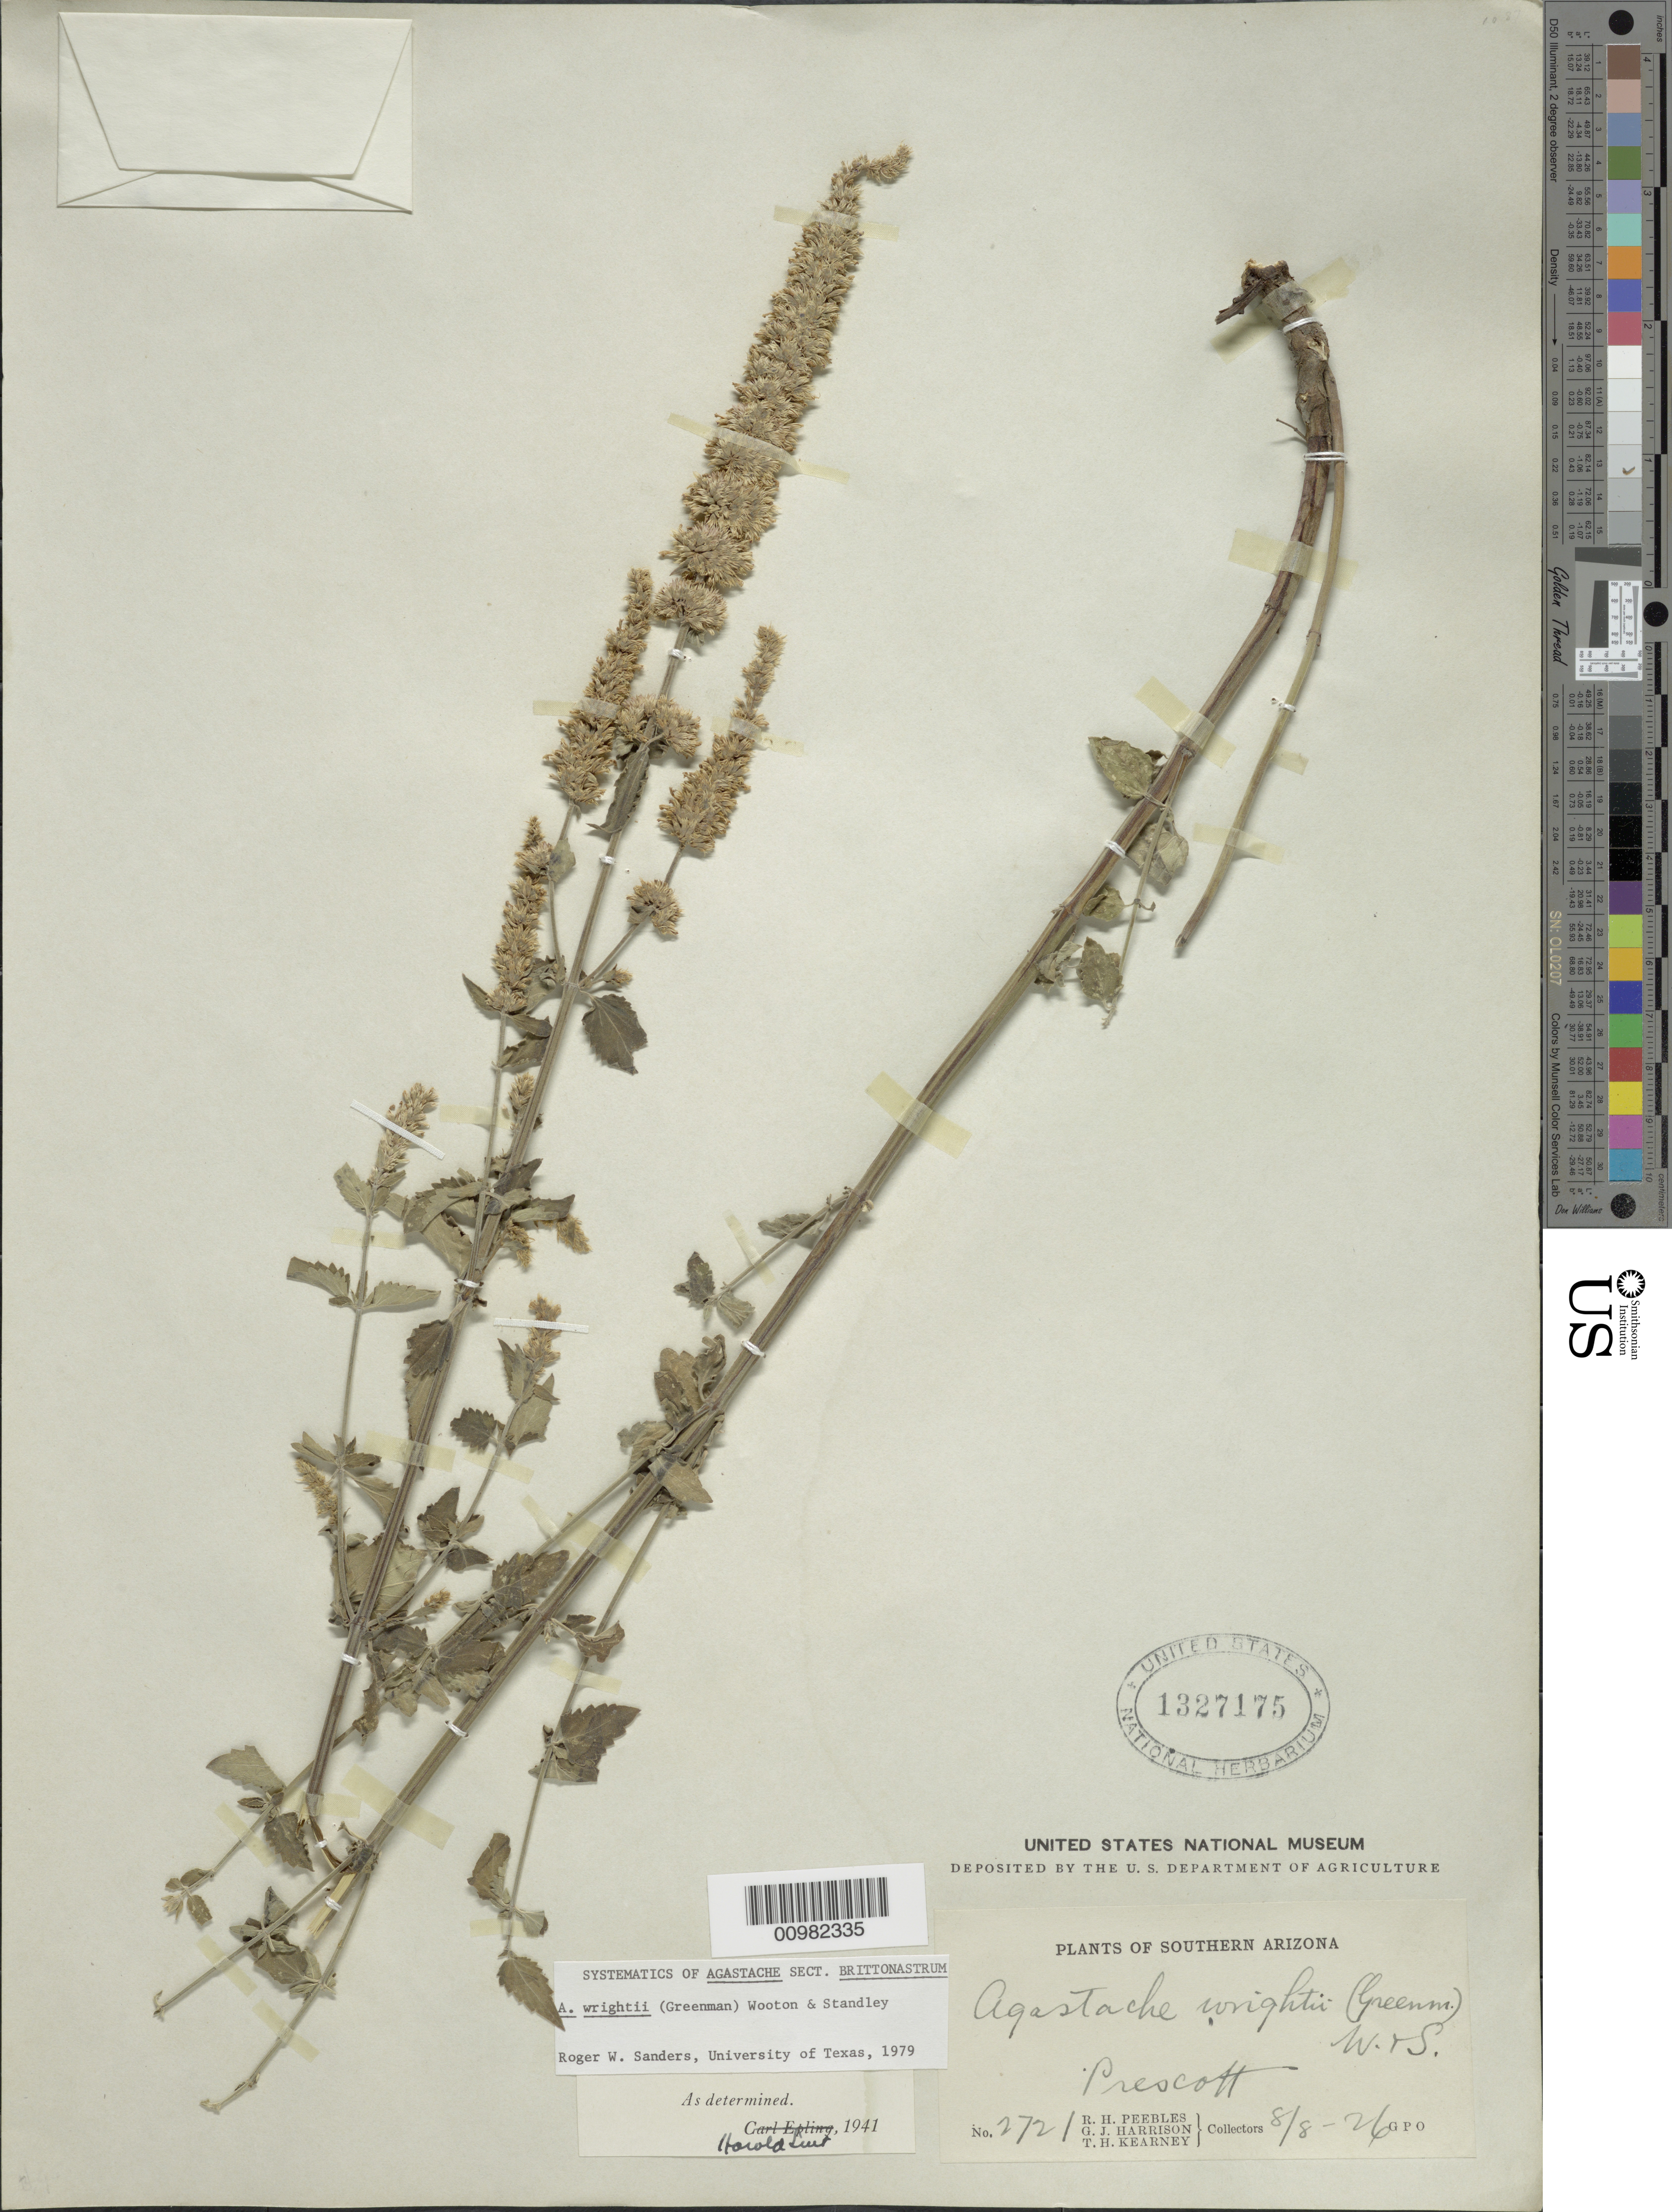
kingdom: Plantae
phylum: Tracheophyta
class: Magnoliopsida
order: Lamiales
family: Lamiaceae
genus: Agastache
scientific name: Agastache wrightii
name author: (Greenm.) Wooton & Standl.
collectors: R. H. Peebles & G. J. Harrison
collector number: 2721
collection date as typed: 08 Aug 1926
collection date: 1926-08-08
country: United States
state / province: Arizona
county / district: Yavapai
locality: Prescott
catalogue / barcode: US 1327175